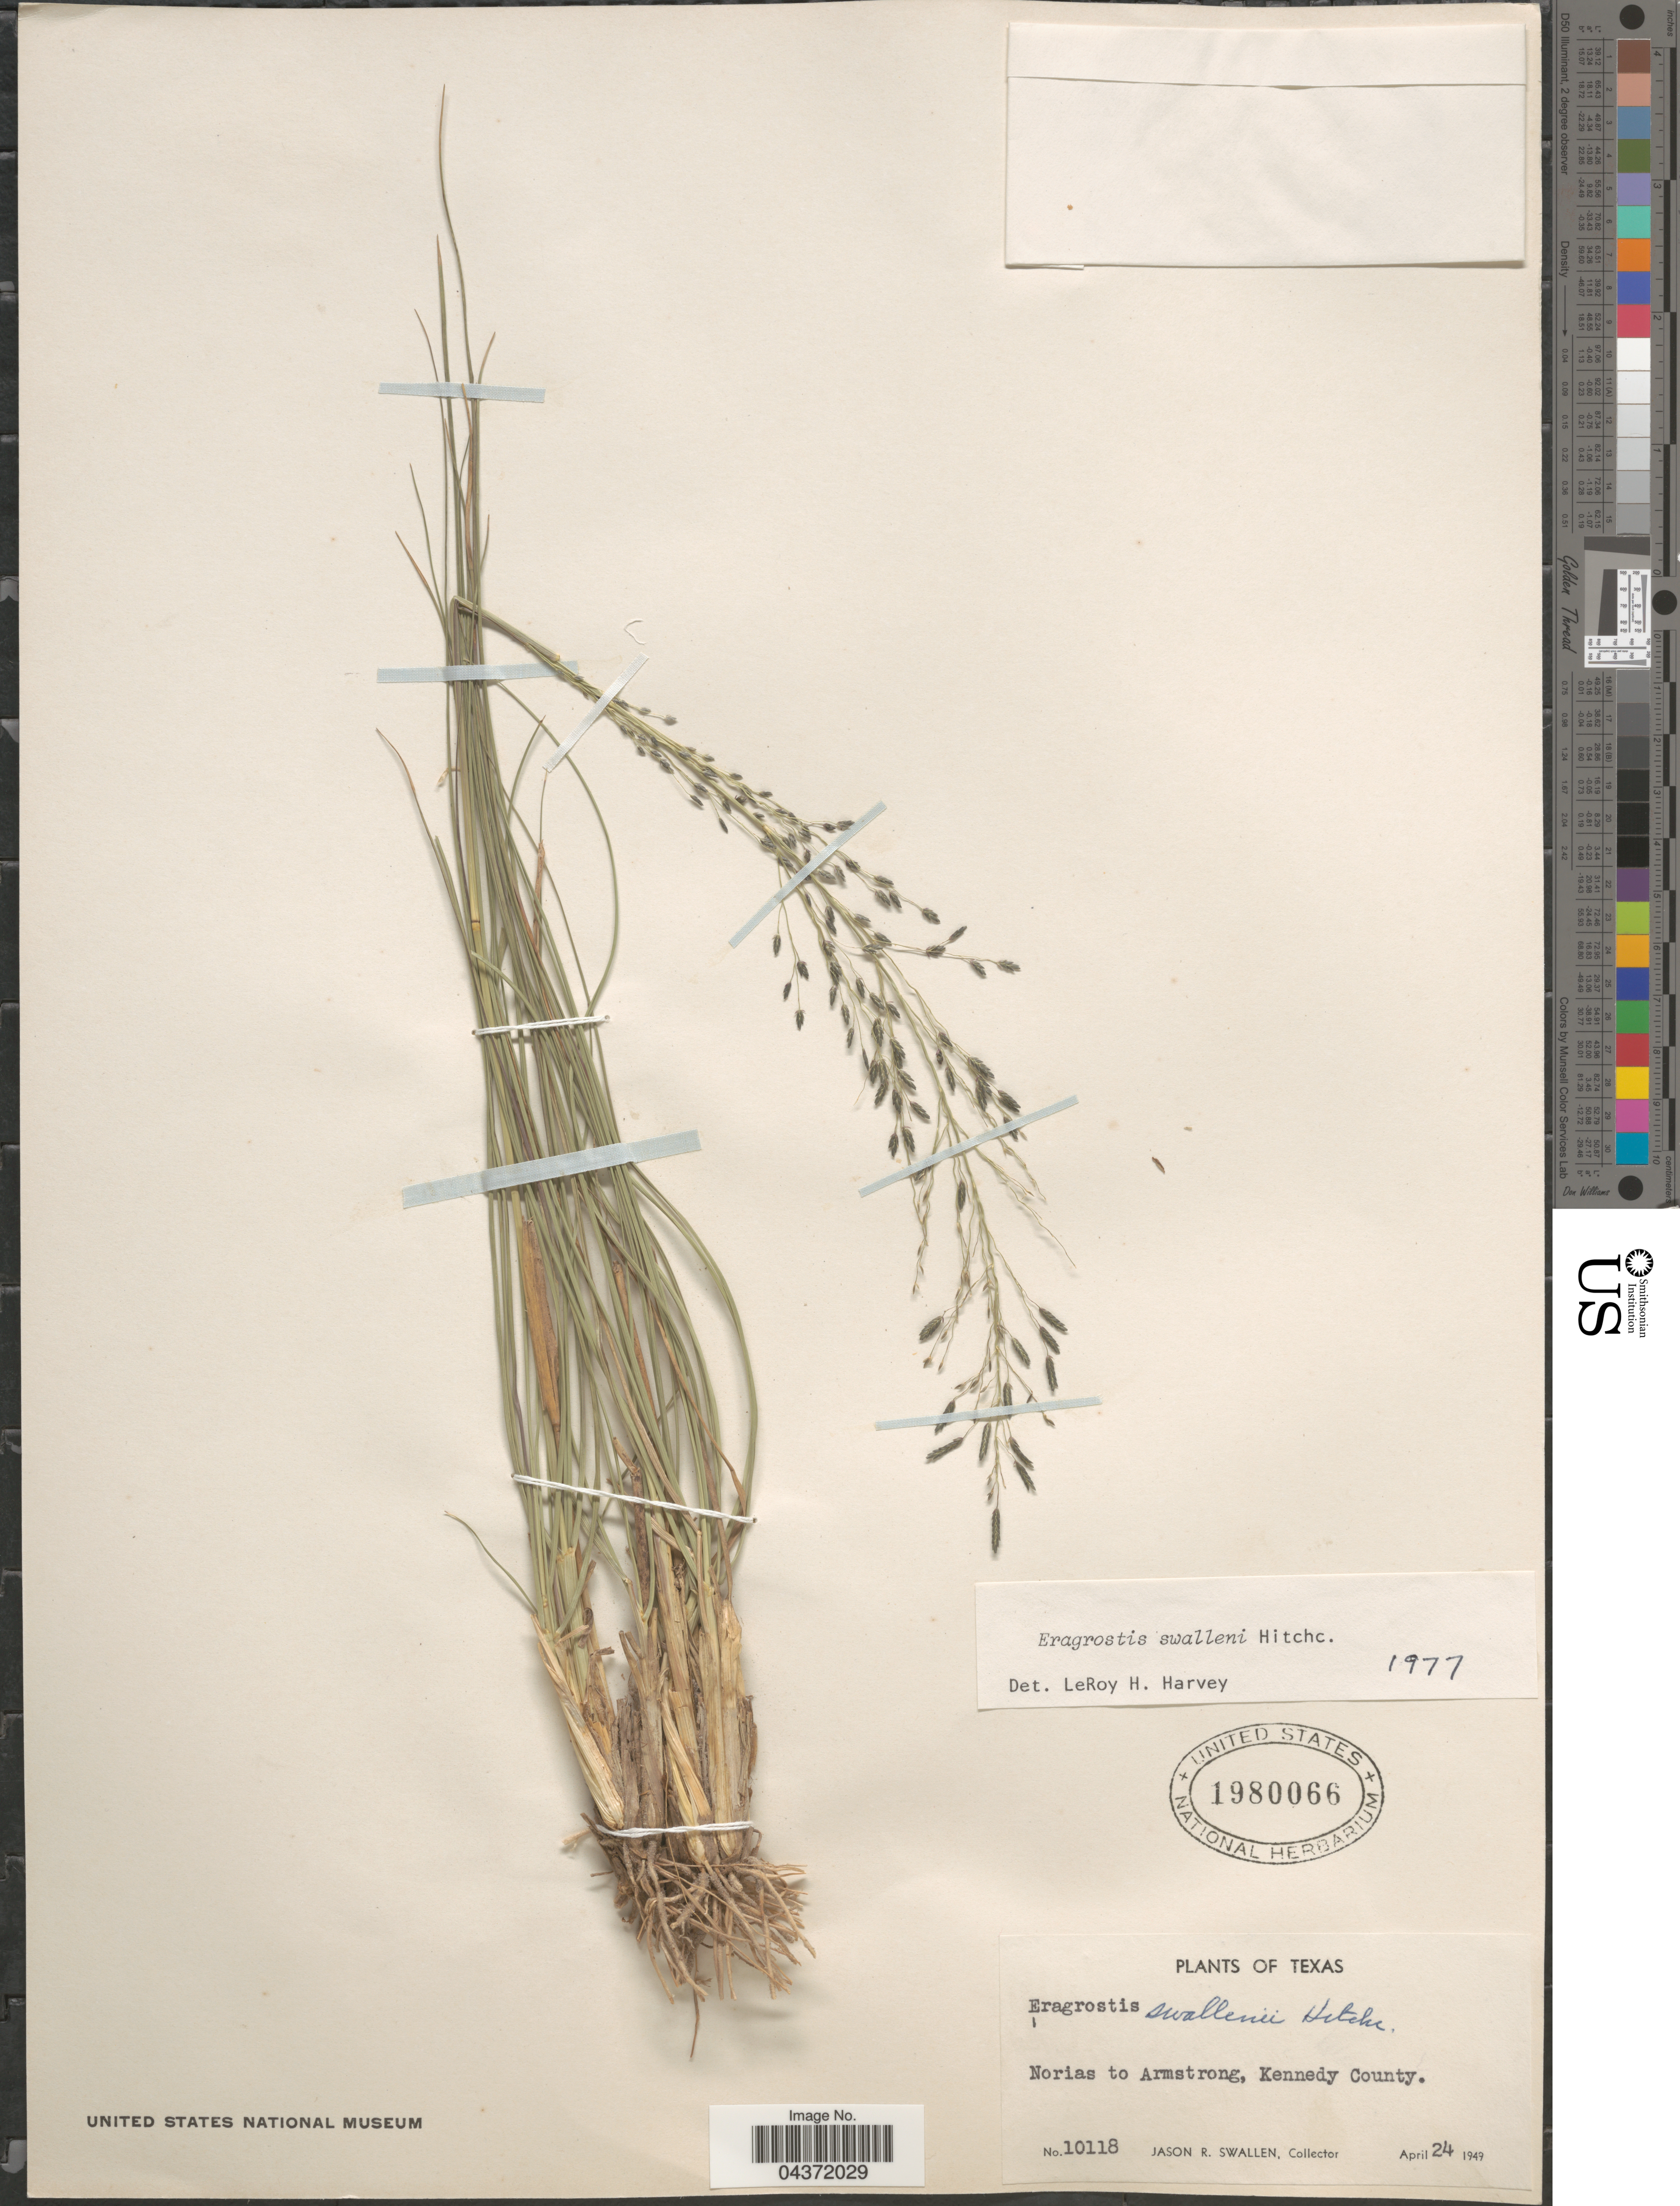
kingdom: Plantae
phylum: Tracheophyta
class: Liliopsida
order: Poales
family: Poaceae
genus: Eragrostis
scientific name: Eragrostis swallenii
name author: Hitchc.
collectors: J. R. Swallen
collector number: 10118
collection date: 1949-04-24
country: United States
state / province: Texas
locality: Norias to Armstrong, Kennedy County.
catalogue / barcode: US 1980066